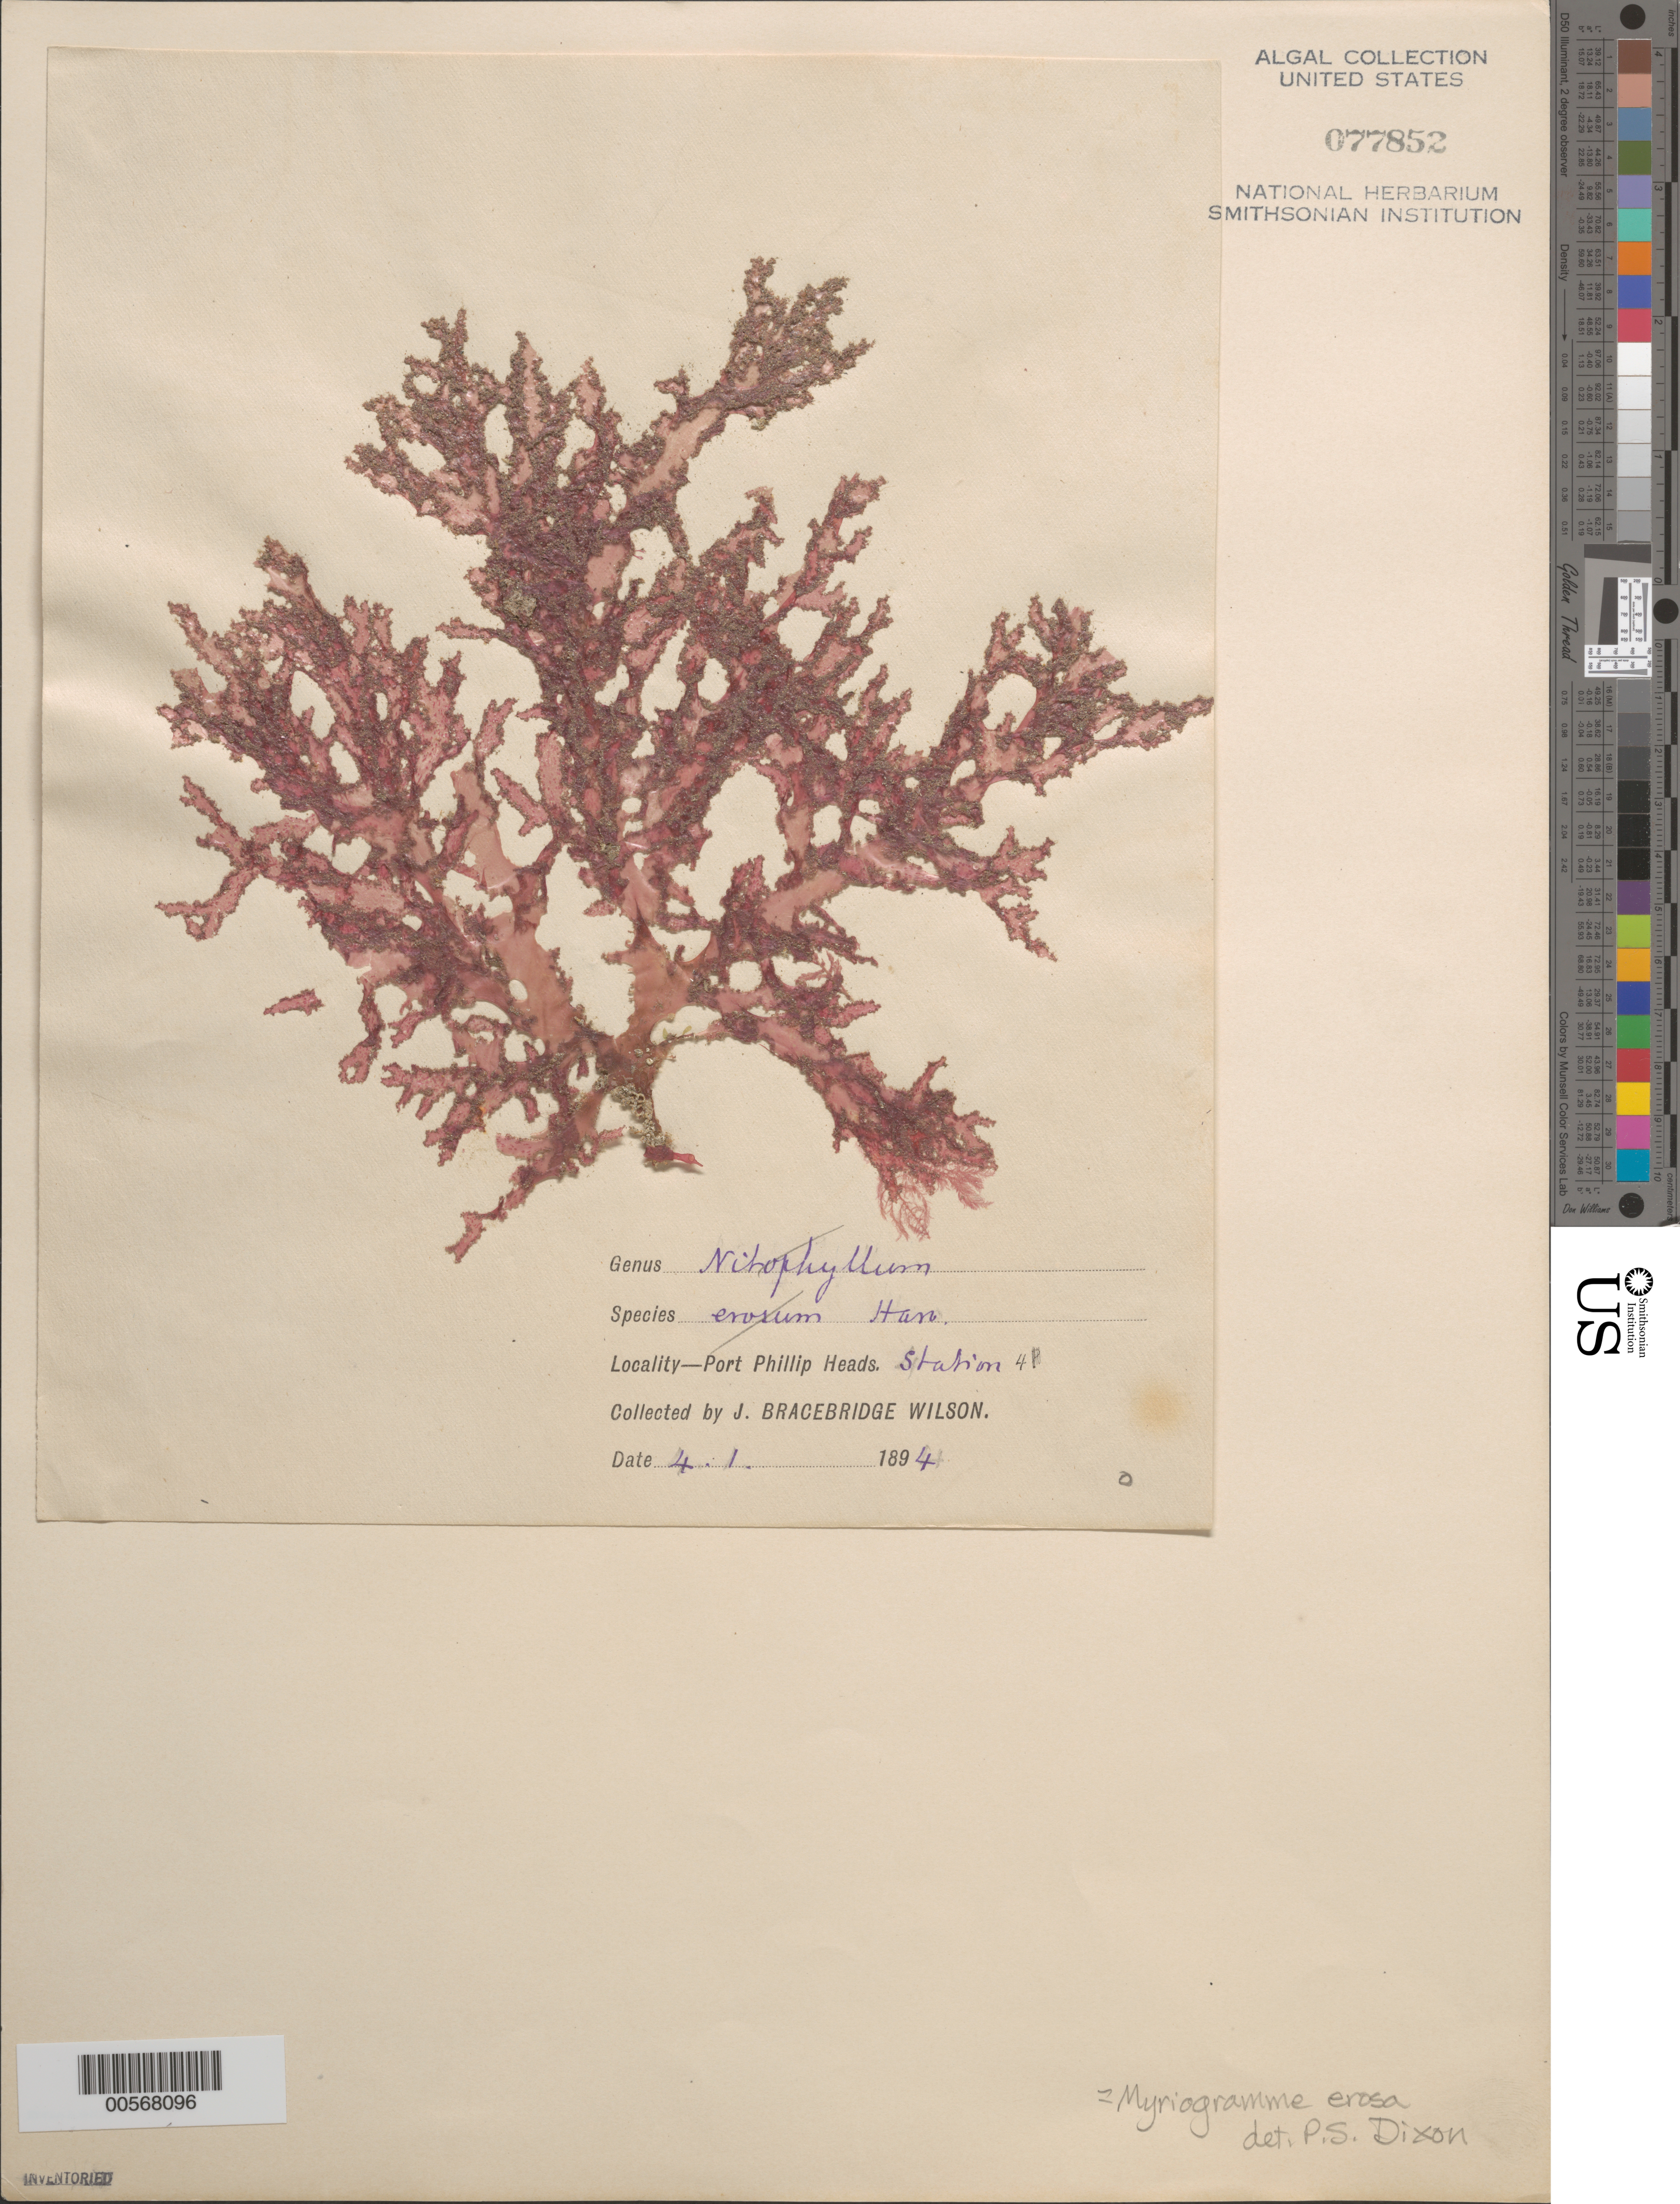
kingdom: Plantae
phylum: Rhodophyta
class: Florideophyceae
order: Ceramiales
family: Delesseriaceae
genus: Neoharaldiophyllum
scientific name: Neoharaldiophyllum erosum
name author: (Harvey) Kang & M.S. Kim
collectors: J. B. Wilson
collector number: Station 4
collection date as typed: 04 Jan 1894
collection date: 1894-01-04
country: Australia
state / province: Victoria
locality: Port Phillip Heads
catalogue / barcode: US 77852